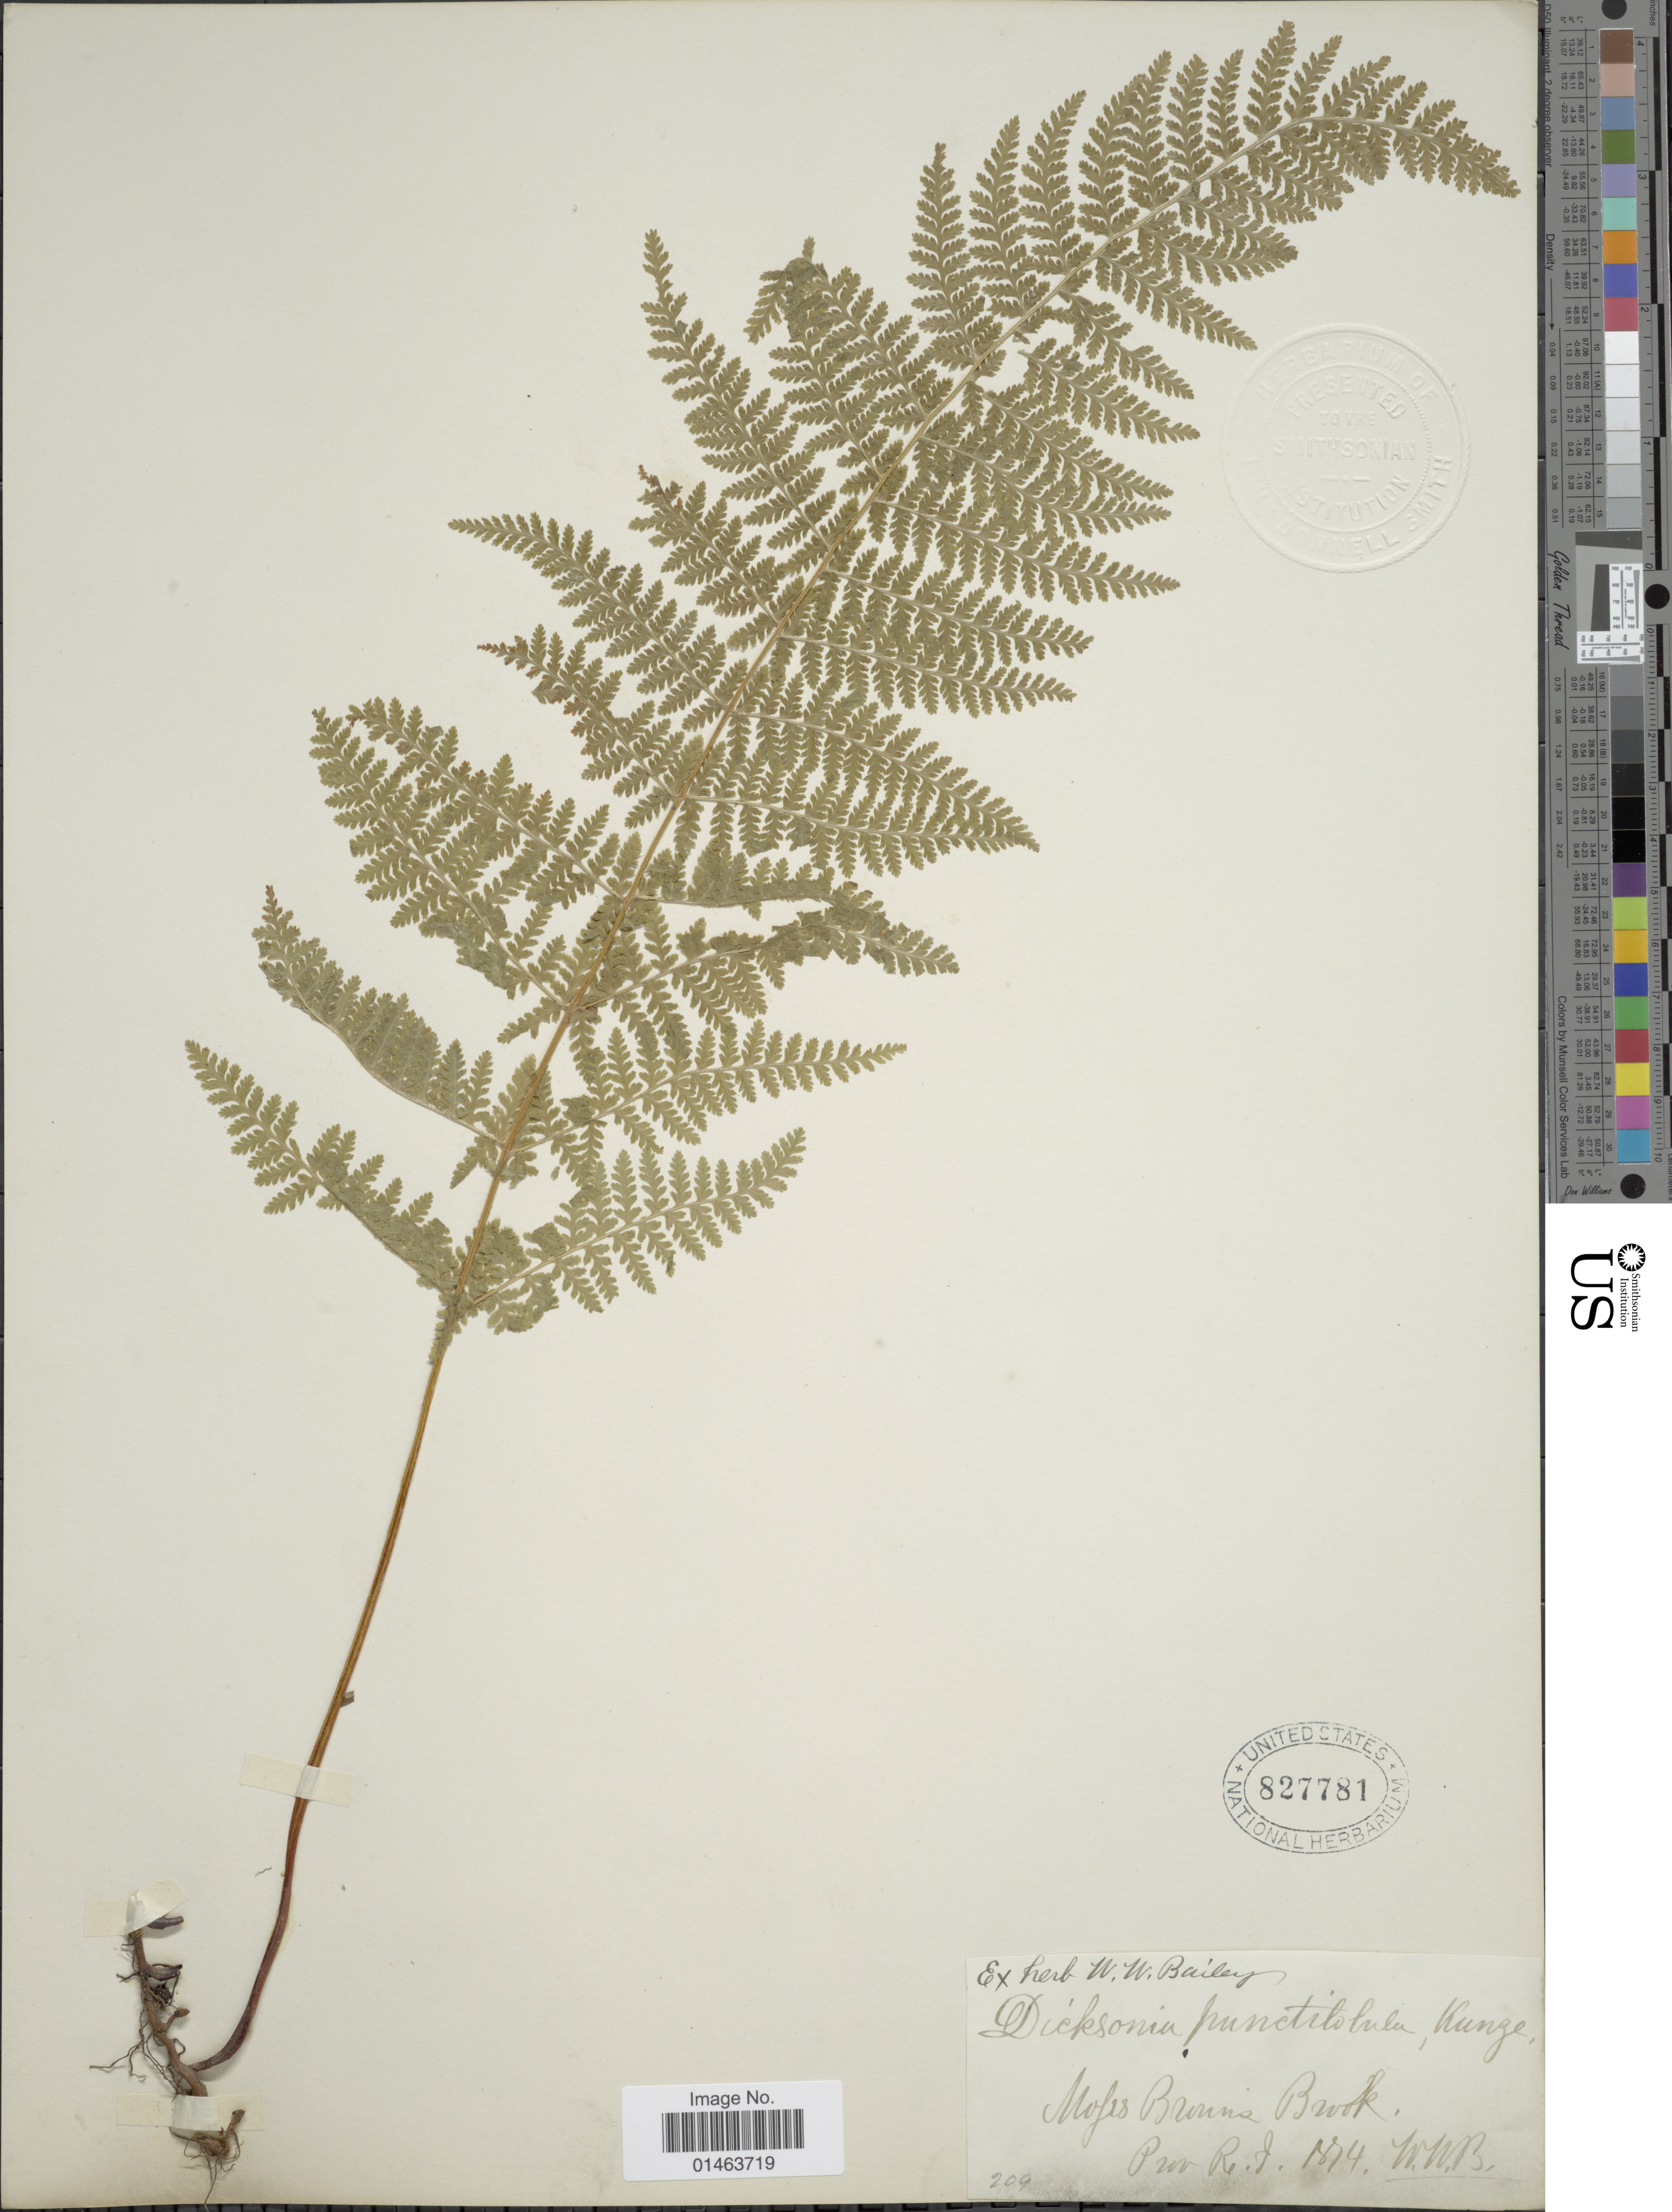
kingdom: Plantae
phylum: Tracheophyta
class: Polypodiopsida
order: Polypodiales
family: Dennstaedtiaceae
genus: Dennstaedtia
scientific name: Dennstaedtia punctilobula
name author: (Michx.) T. Moore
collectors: W. W. Bailey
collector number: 209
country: United States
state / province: Rhode Island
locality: Moses Brown's Brook. Prov.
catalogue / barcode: US 827781